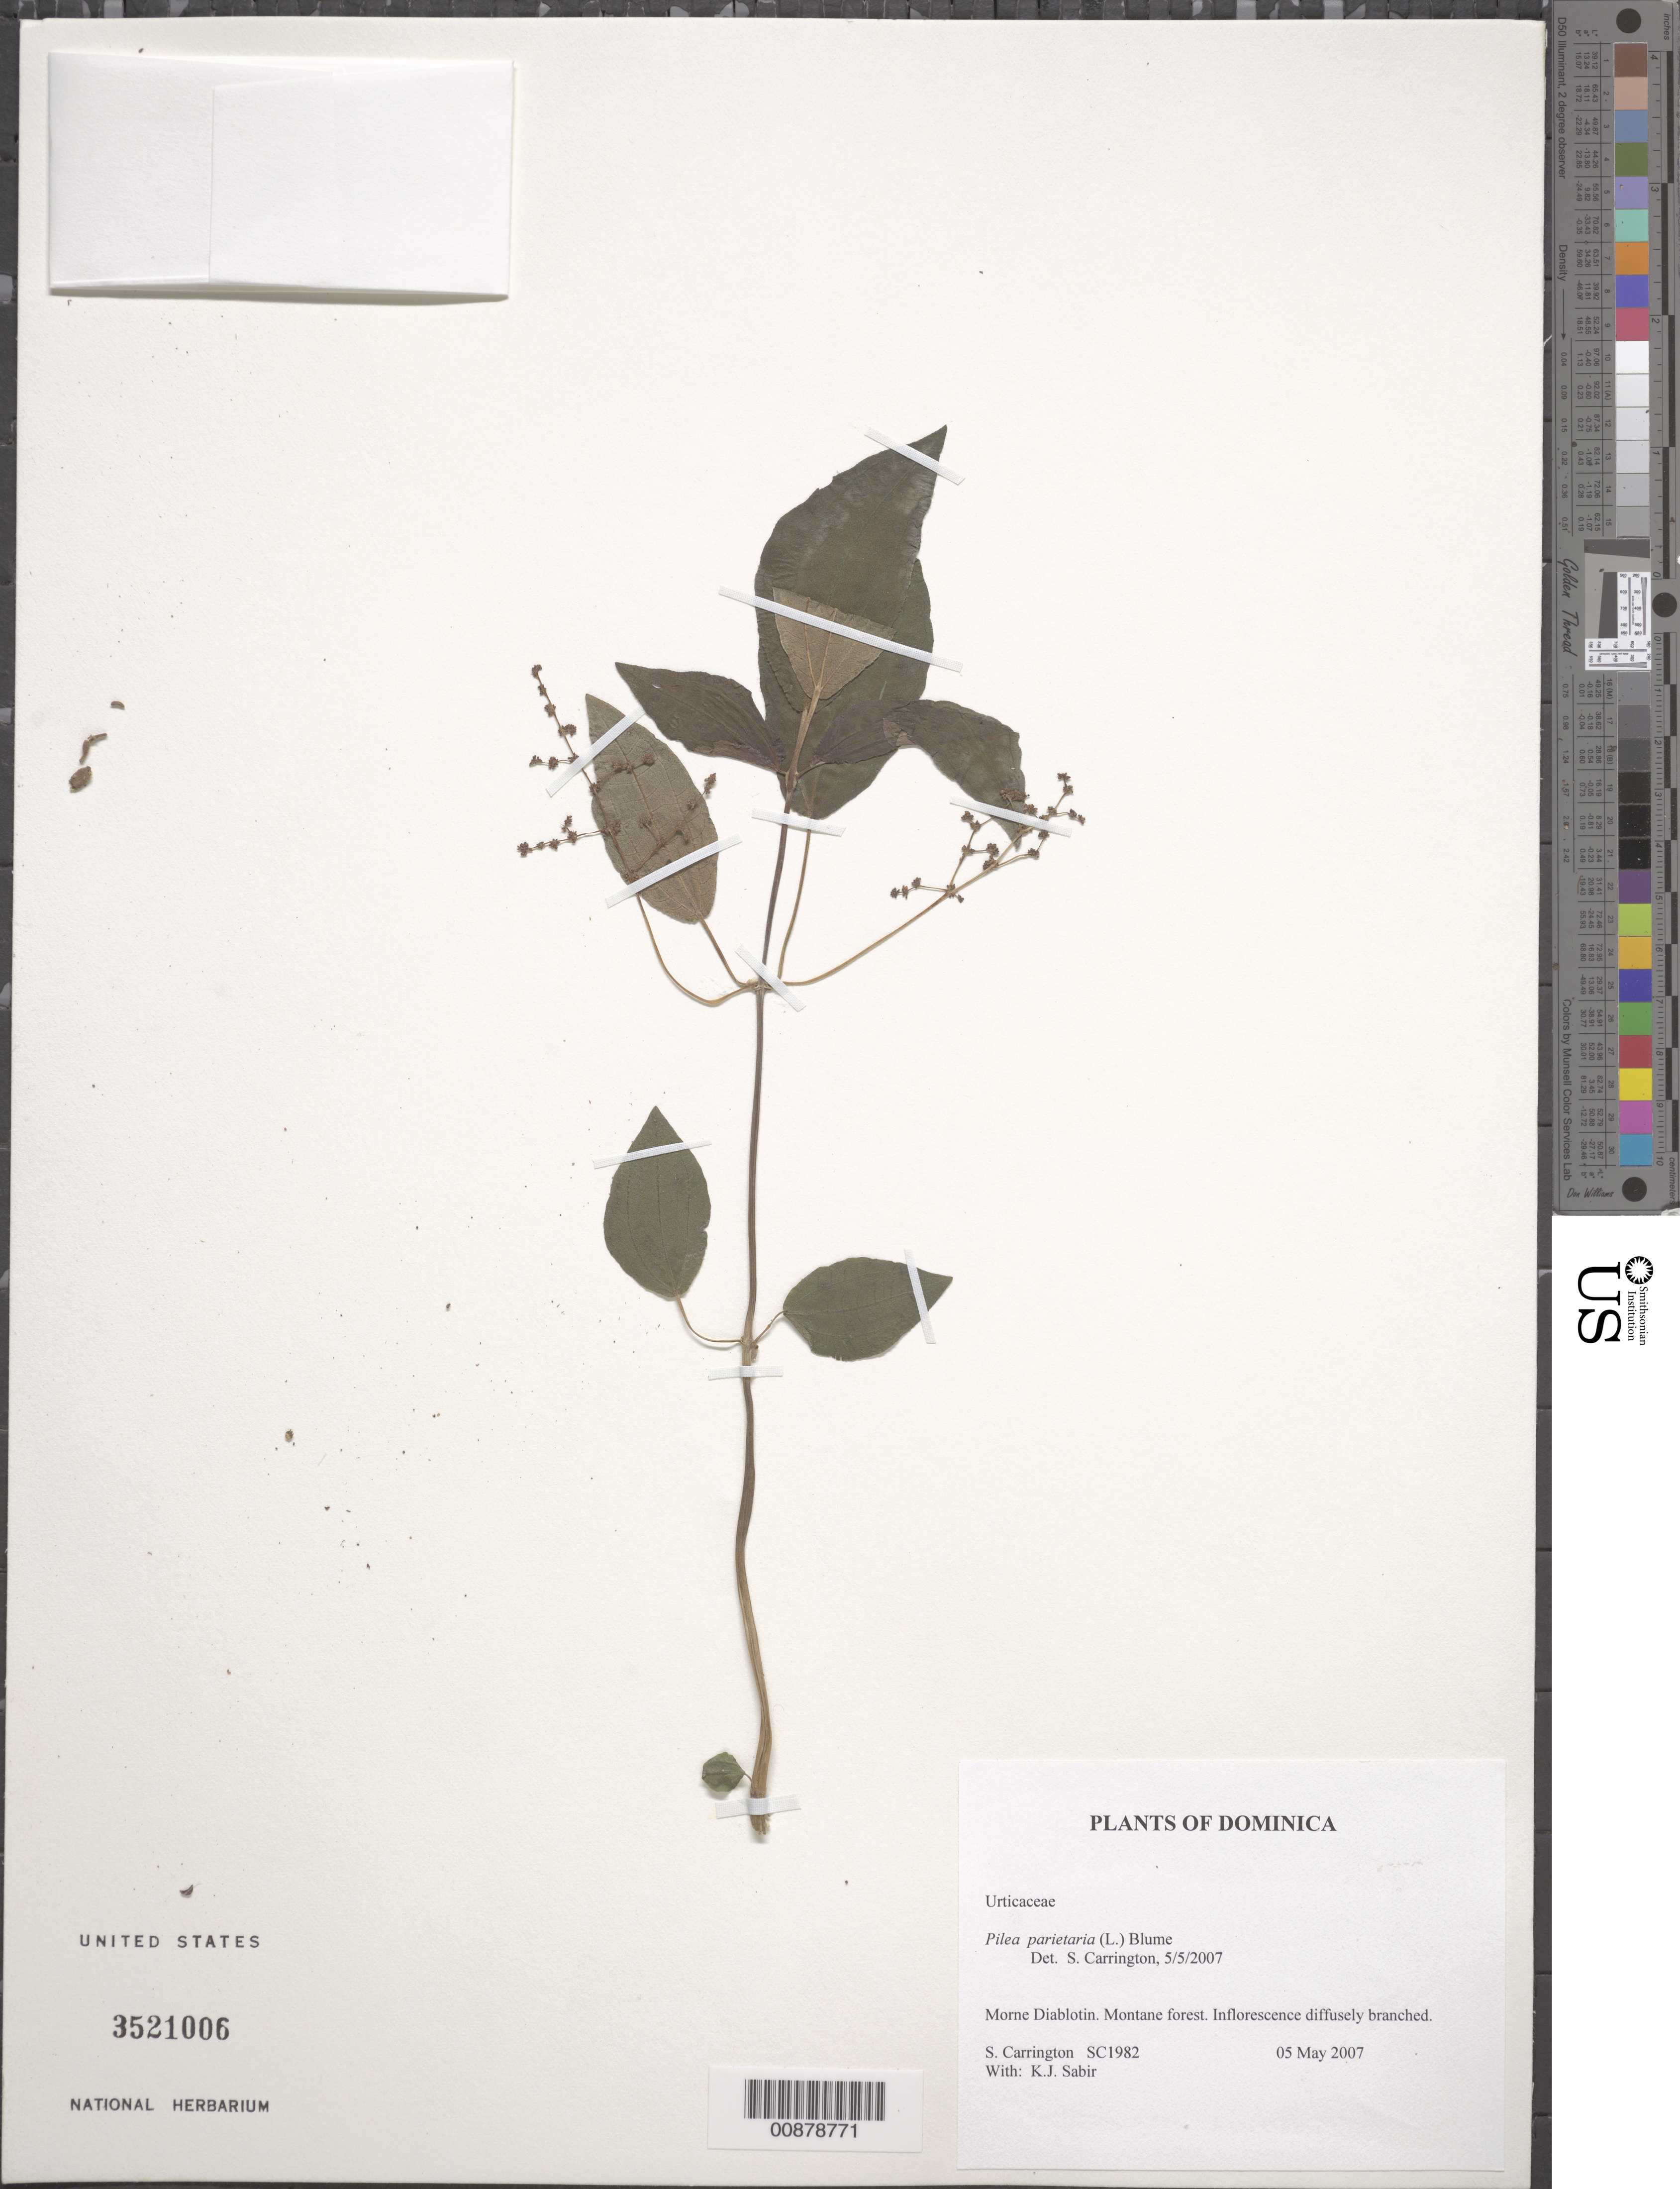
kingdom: Plantae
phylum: Tracheophyta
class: Magnoliopsida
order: Rosales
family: Urticaceae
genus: Pilea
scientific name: Pilea parietaria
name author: (L.) Blume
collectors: C. M. S. Carrington & K. Sabir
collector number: SC 1982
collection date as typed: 05 May 2007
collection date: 2007-05-05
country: Dominica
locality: Morne Diablotin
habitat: Montane forest.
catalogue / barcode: US 3521006